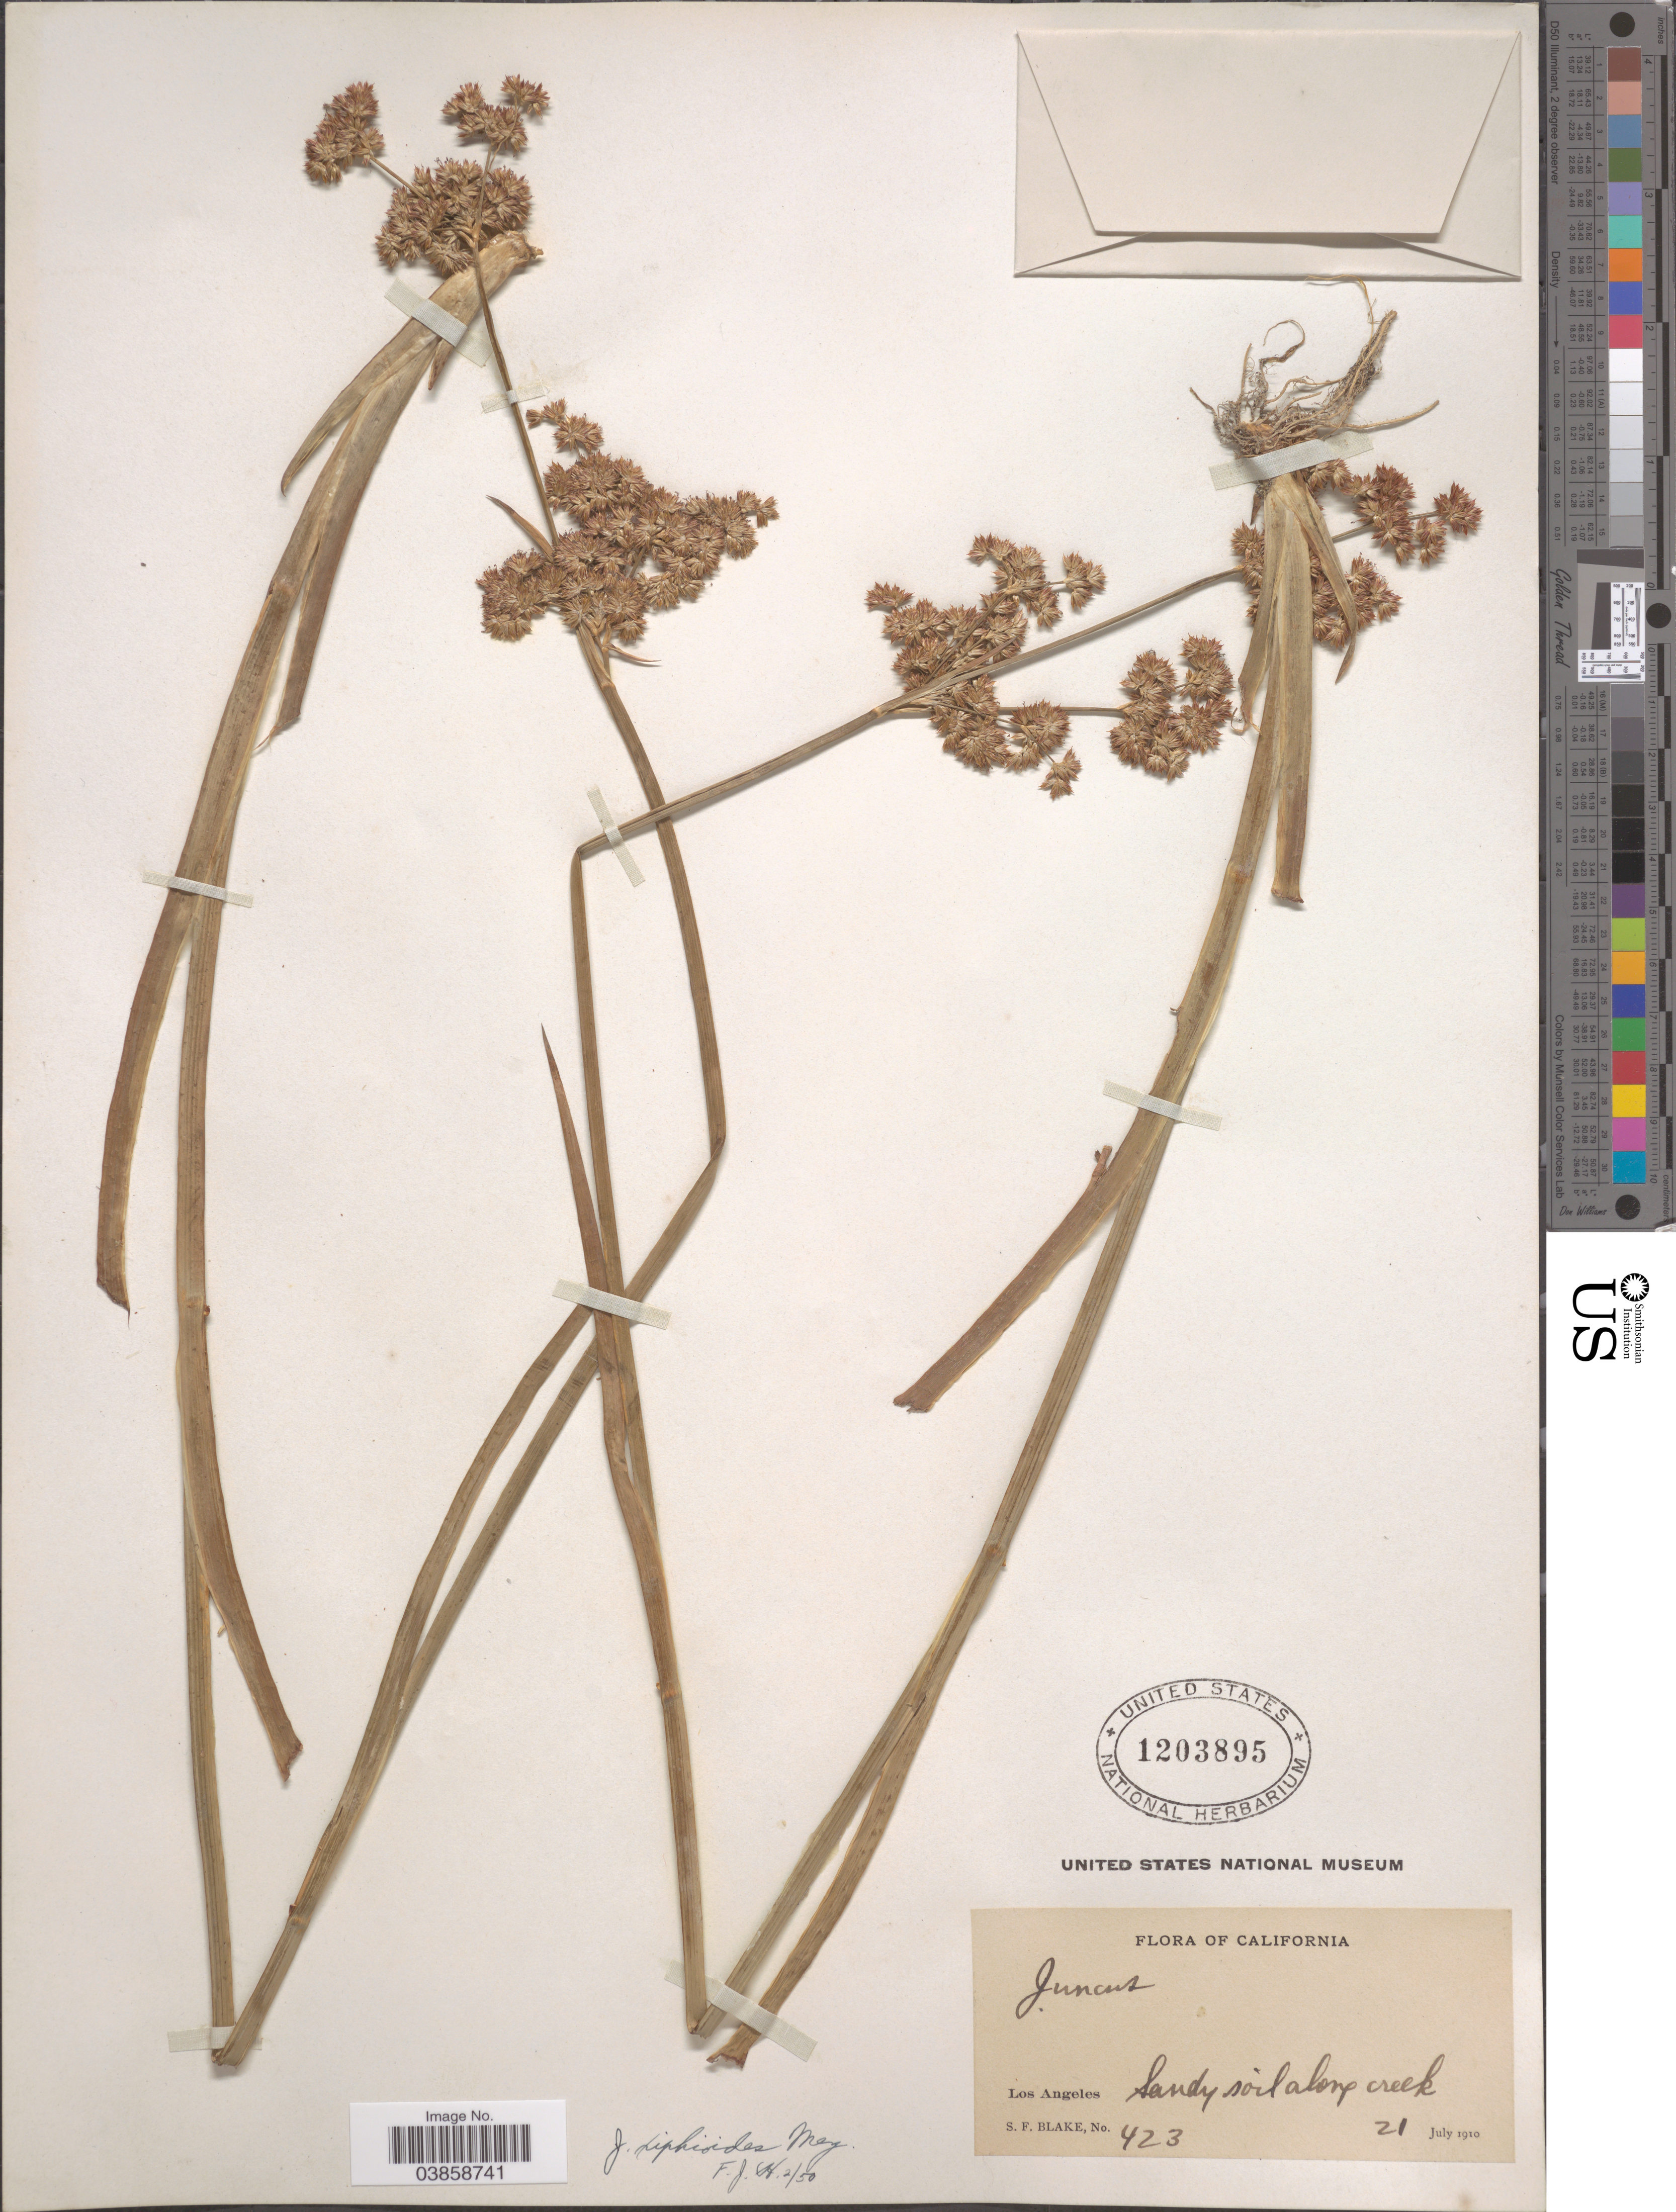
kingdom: Plantae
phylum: Tracheophyta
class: Liliopsida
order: Poales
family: Juncaceae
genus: Juncus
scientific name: Juncus xiphioides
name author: E. Mey.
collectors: S. Blake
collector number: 423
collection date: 1910-07-21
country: United States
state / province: California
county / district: Los Angeles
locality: Los Angeles.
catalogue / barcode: US 1203895